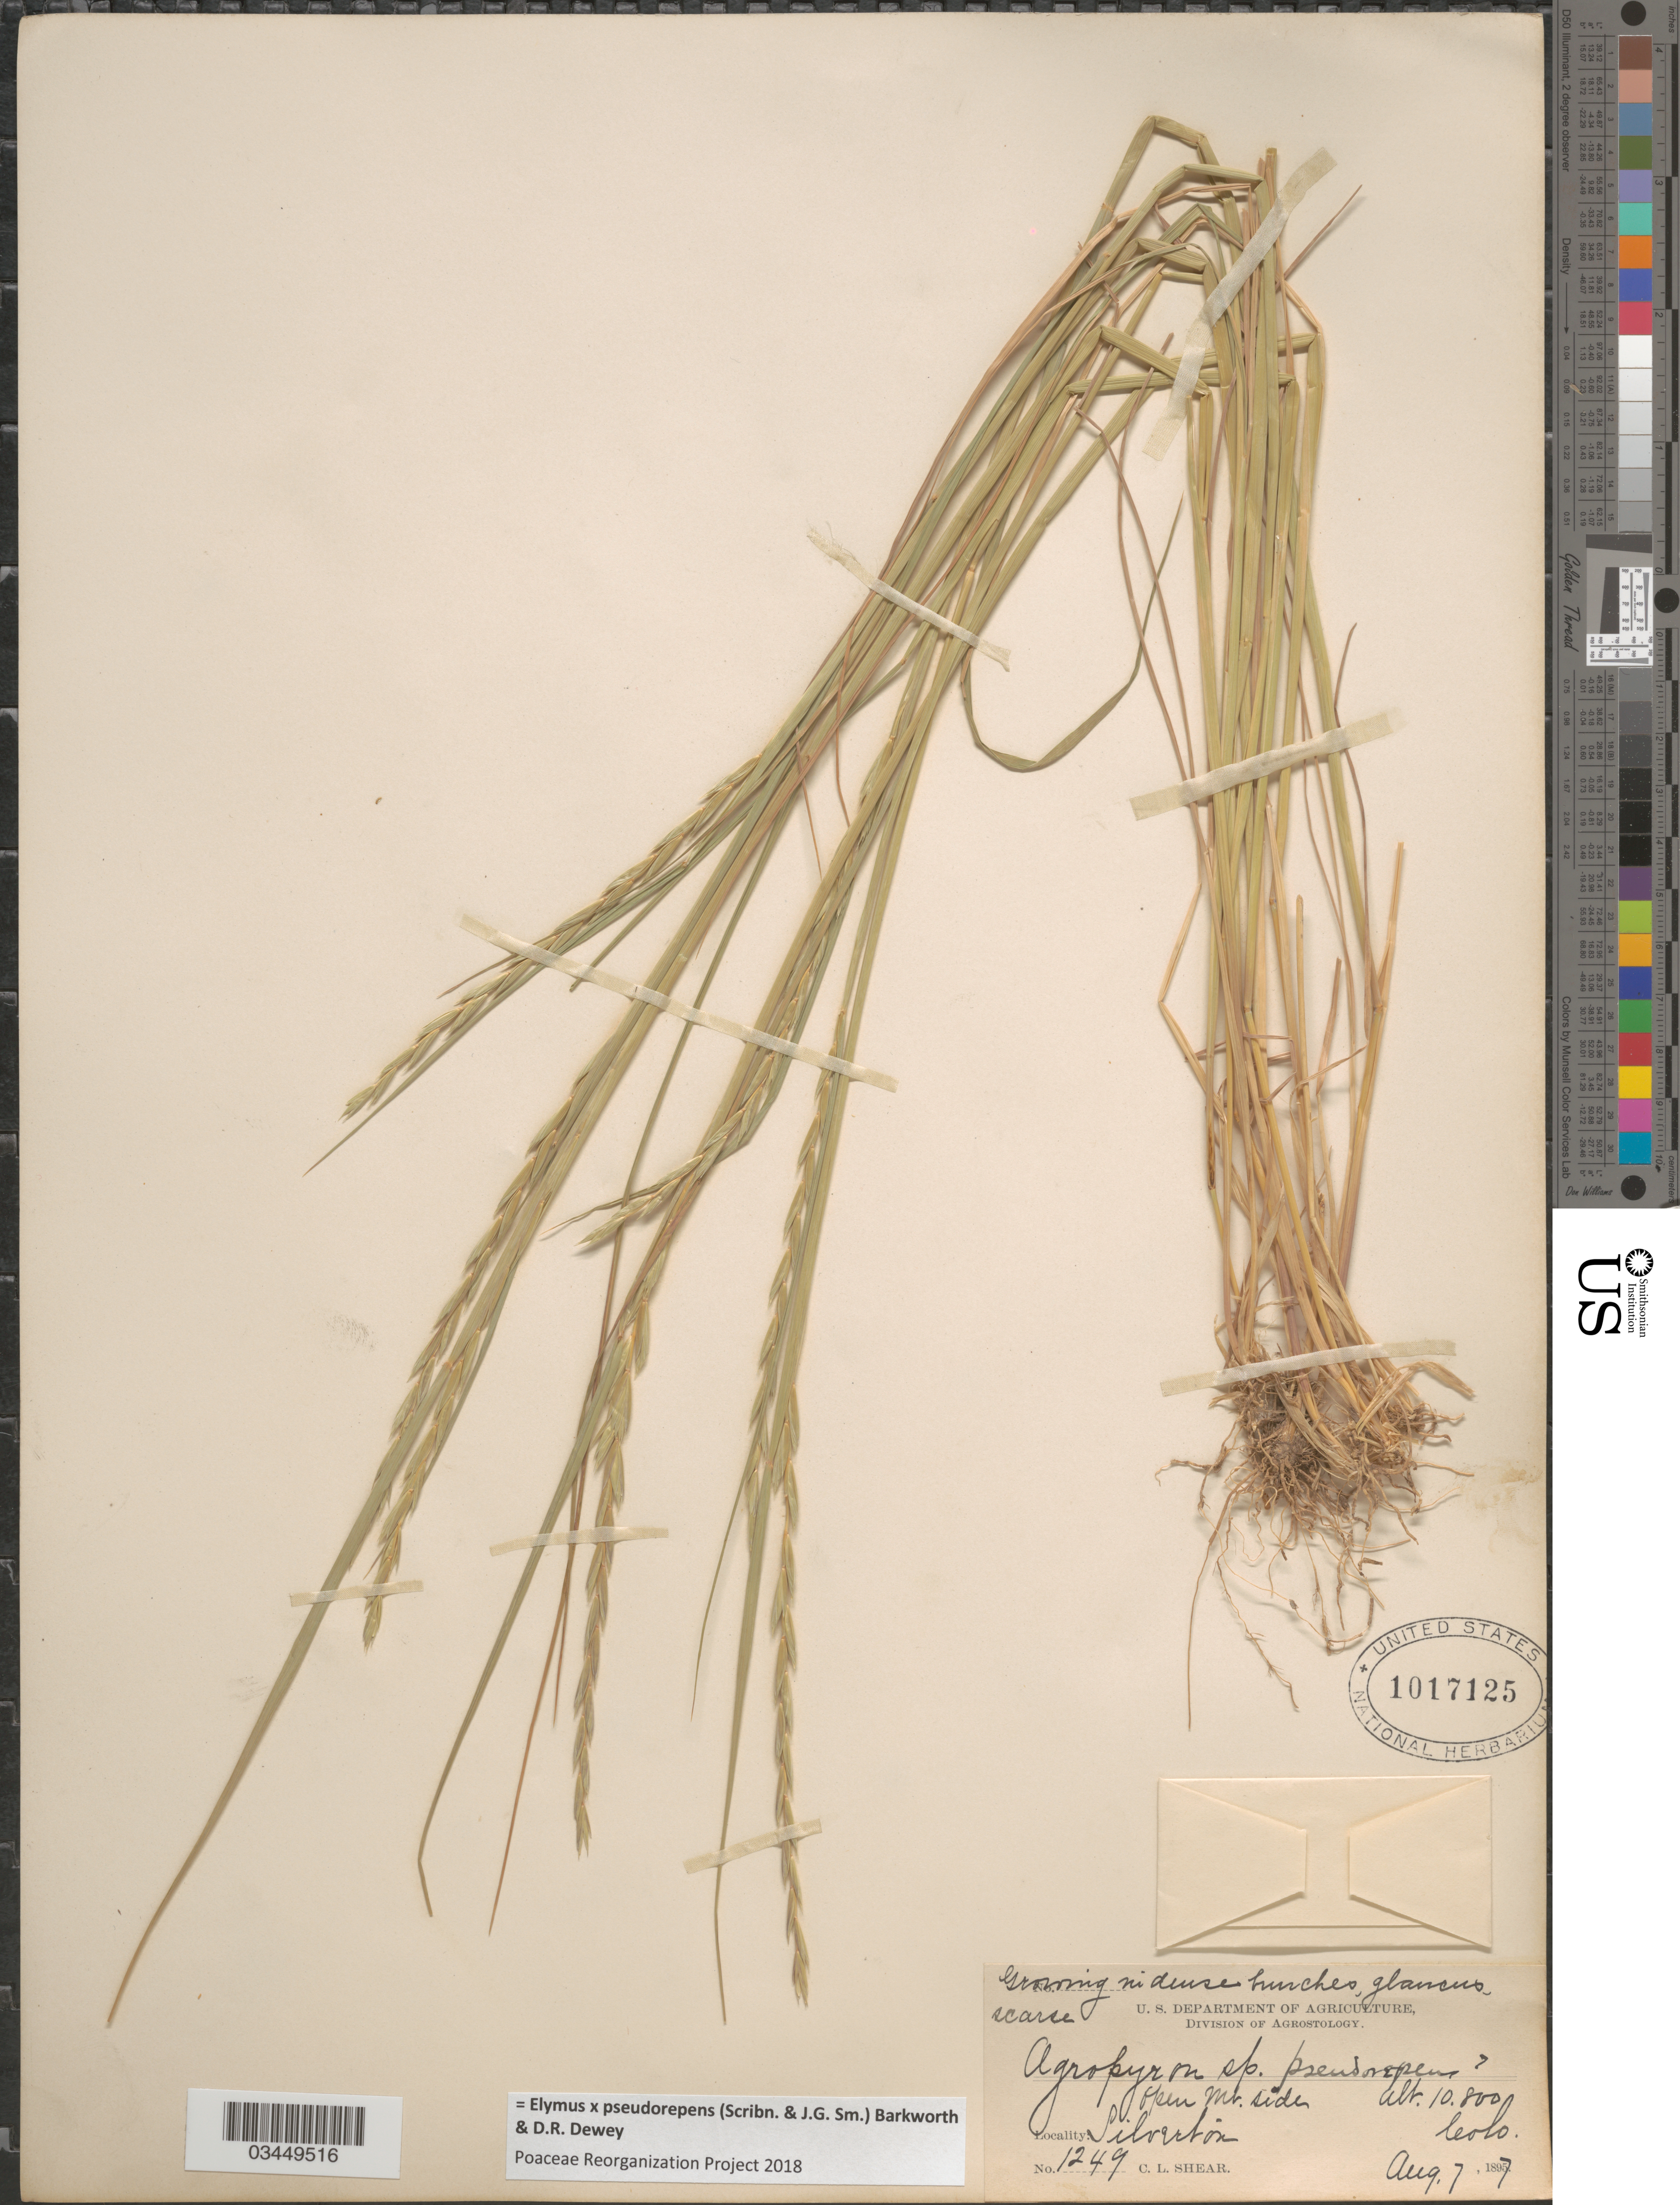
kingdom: Plantae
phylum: Tracheophyta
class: Liliopsida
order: Poales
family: Poaceae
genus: Elymus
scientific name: Elymus x pseudorepens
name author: (Scribn. & J.G. Sm.) Barkworth & Dewey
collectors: C. L. Shear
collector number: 1249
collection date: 1897-08-07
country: United States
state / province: Colorado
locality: Open mt. sides. Silverton.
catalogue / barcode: US 1017125